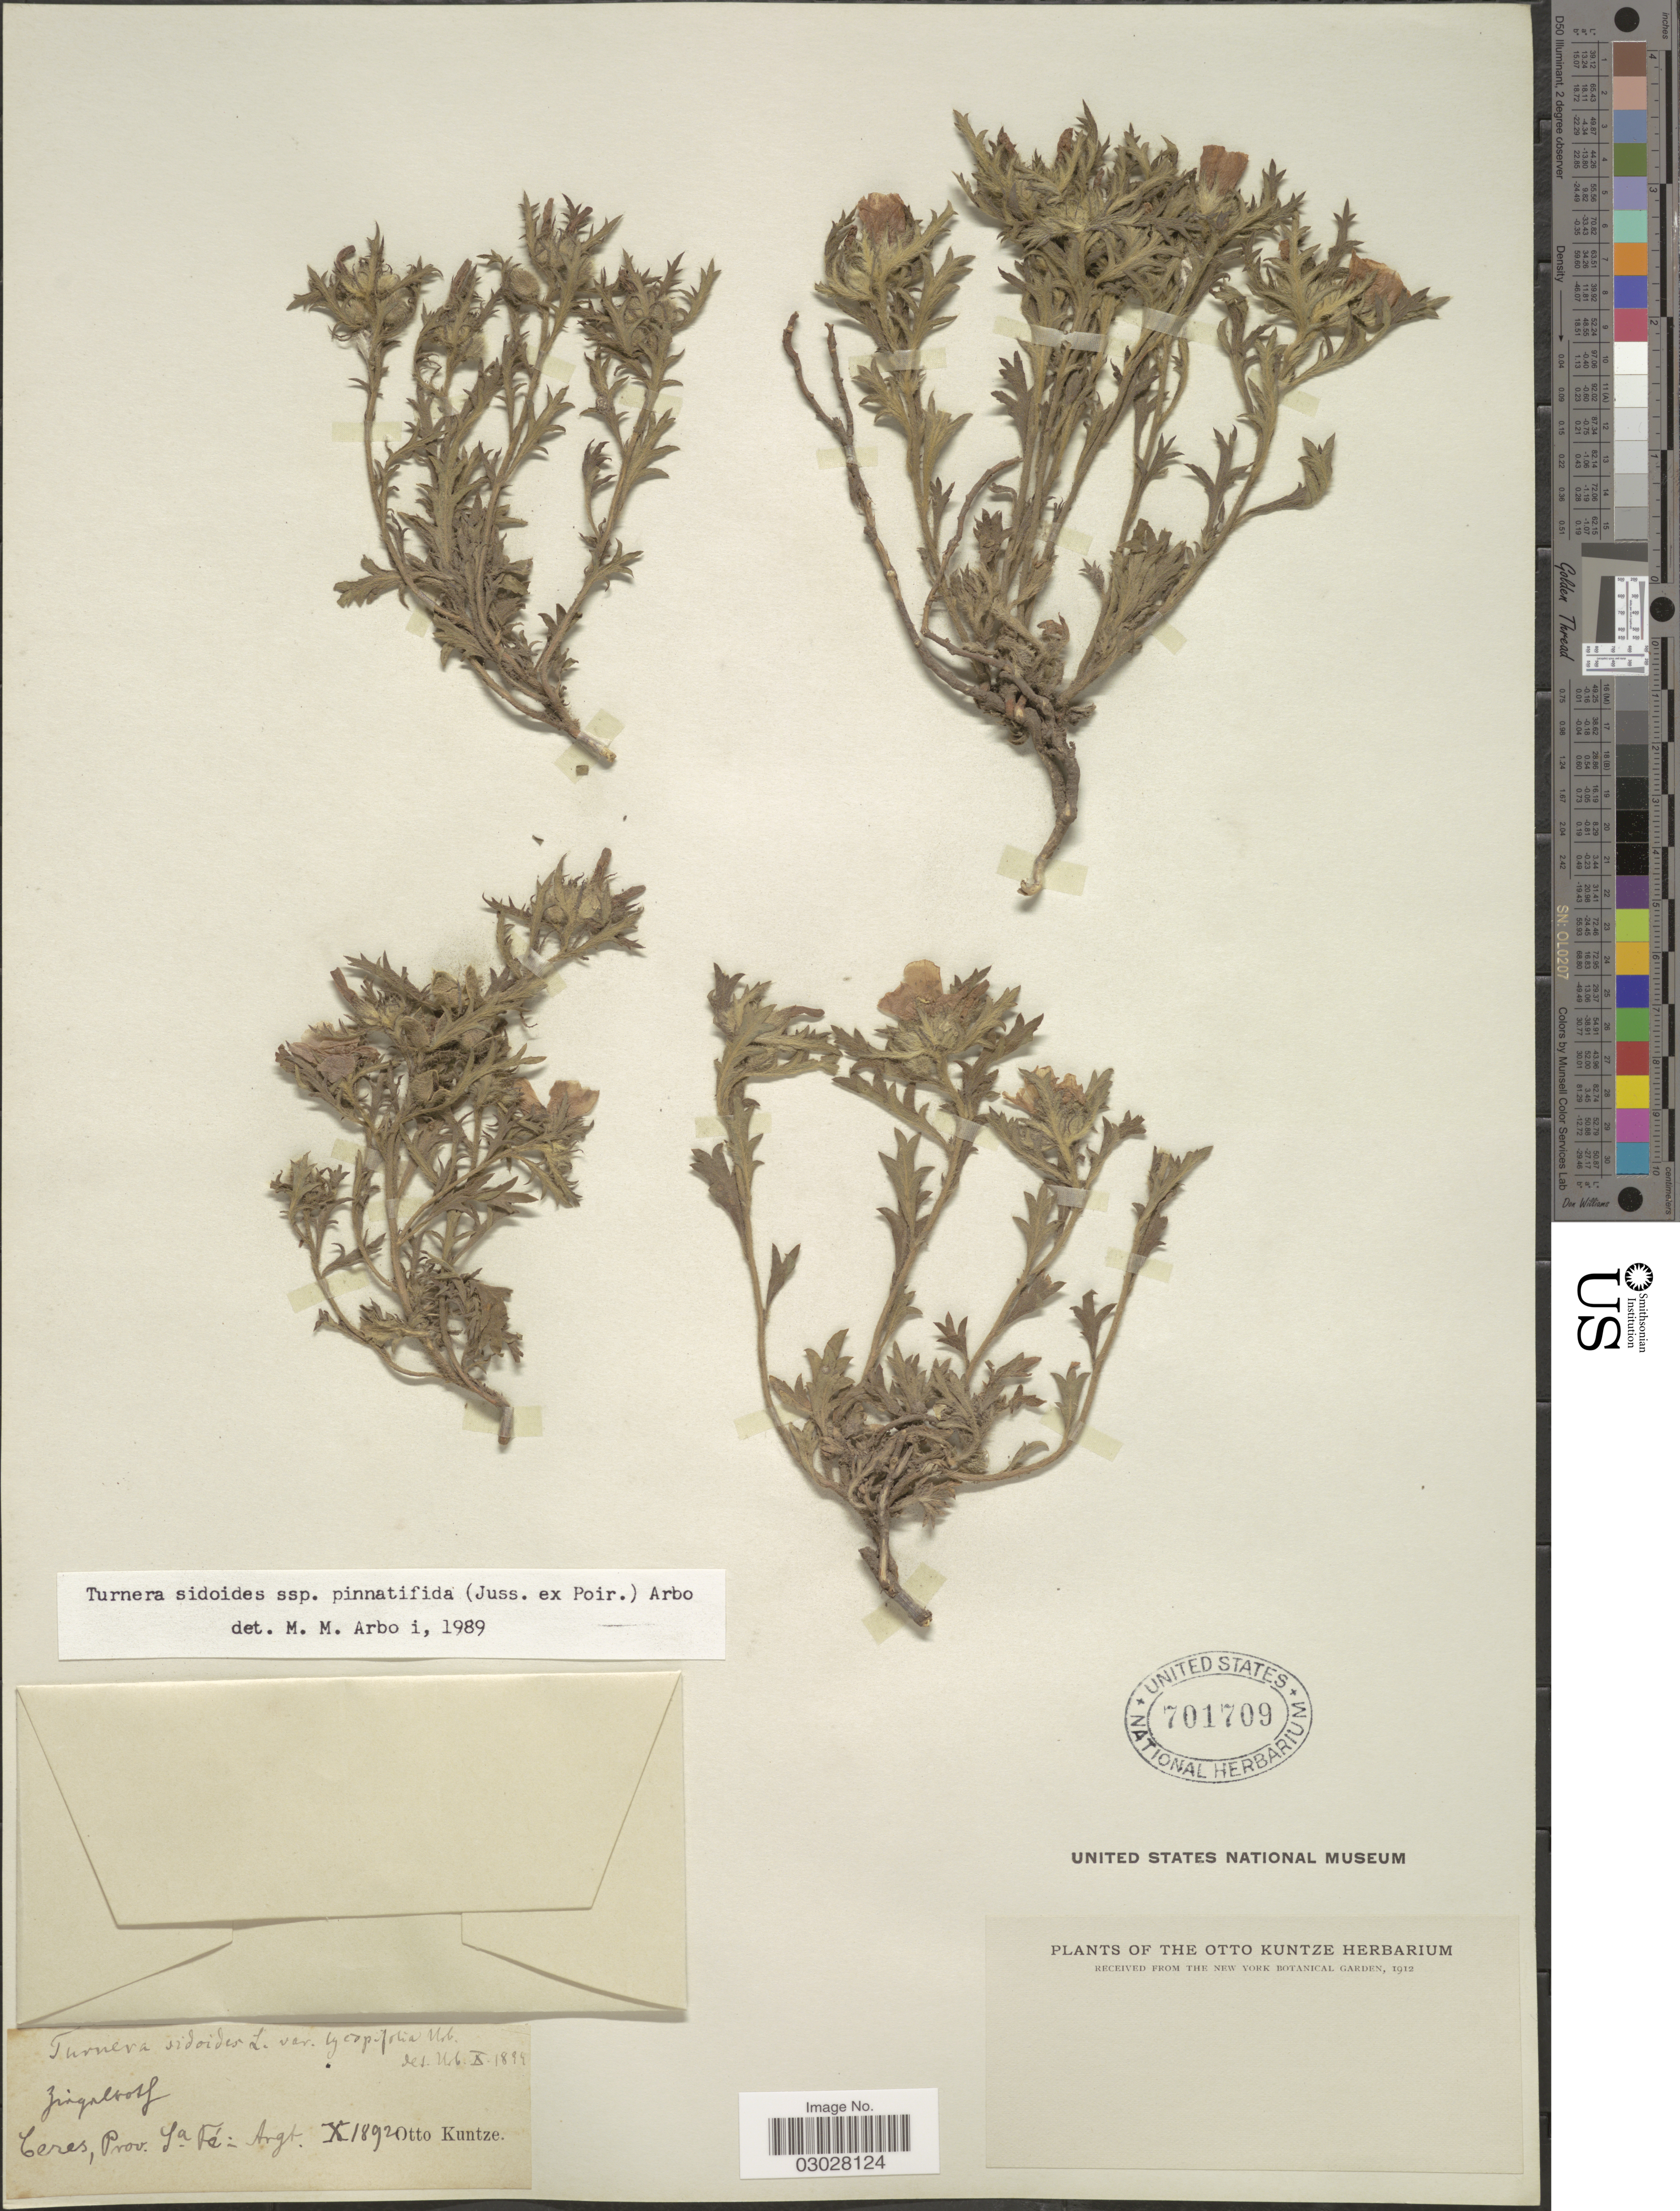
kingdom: Plantae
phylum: Tracheophyta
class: Magnoliopsida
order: Malpighiales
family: Turneraceae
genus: Turnera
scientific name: Turnera sidoides subsp. pinnatifida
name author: (Juss. ex Poir.) Arbo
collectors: C.E.O. Kuntze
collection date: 1892-10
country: Argentina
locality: Ceres, Prov. Sa Fé.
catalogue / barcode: US 701709